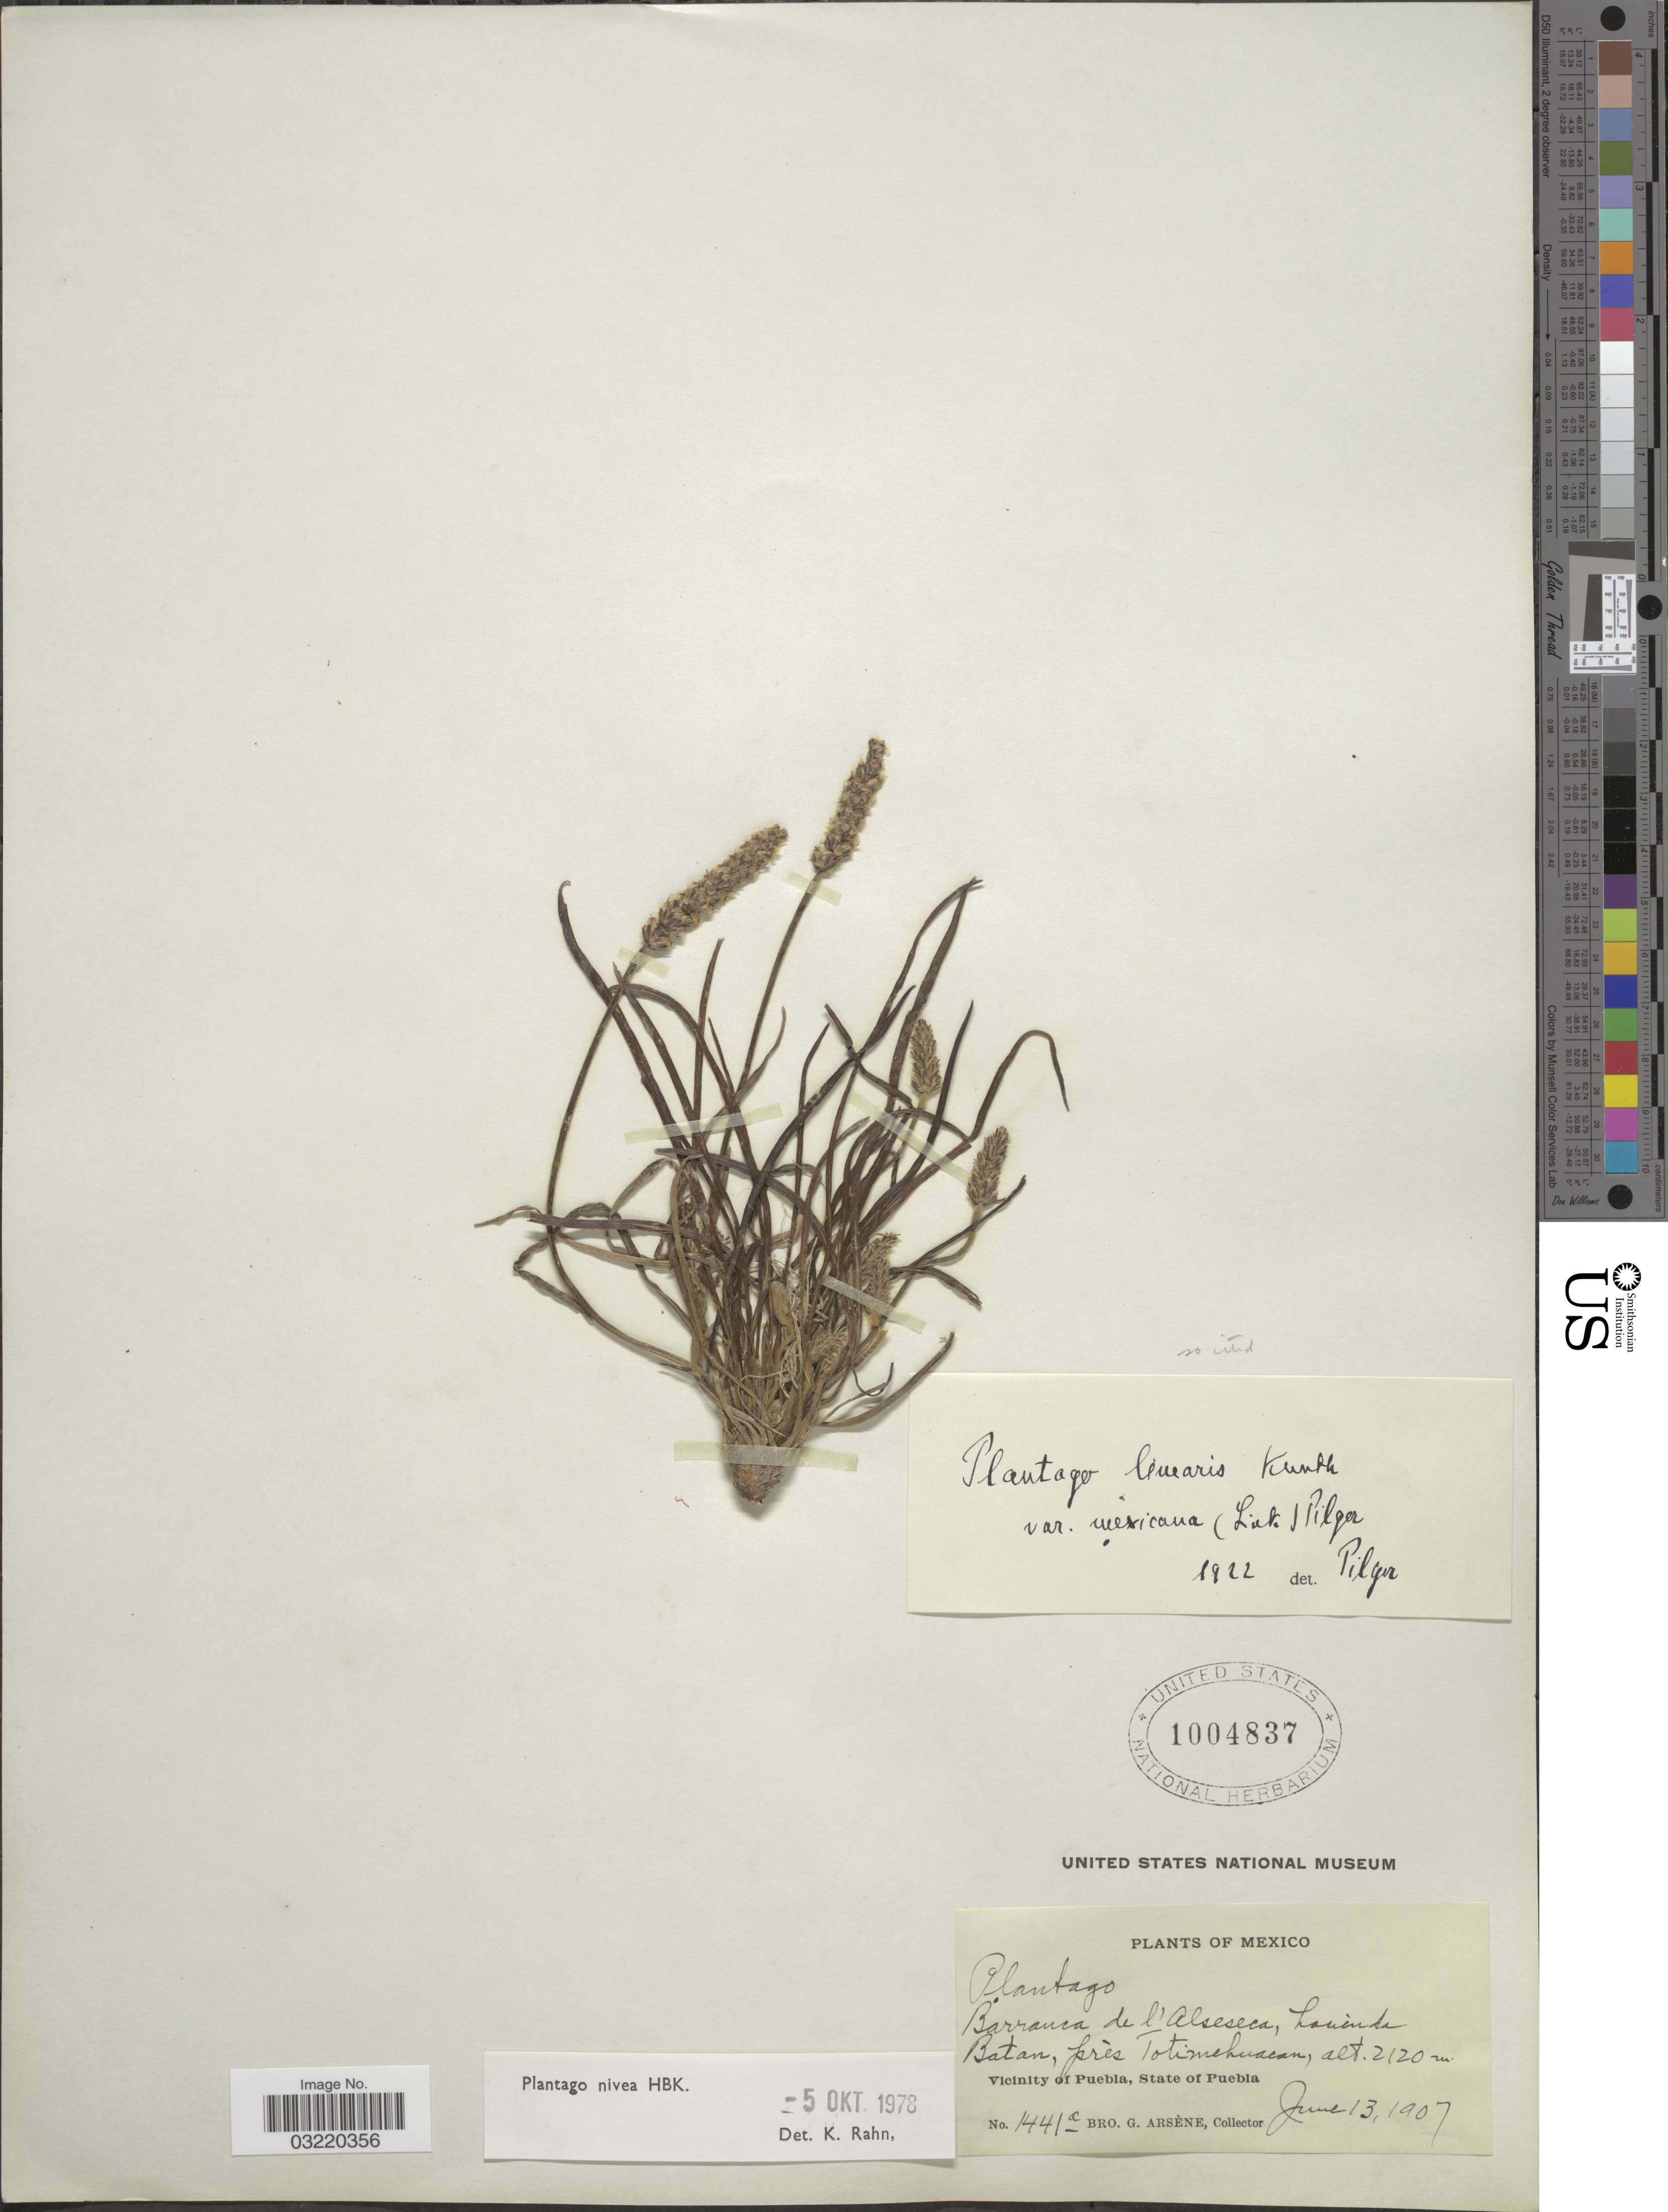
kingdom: Plantae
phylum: Tracheophyta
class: Magnoliopsida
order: Lamiales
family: Plantaginaceae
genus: Plantago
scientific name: Plantago nivea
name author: Kunth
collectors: Bro. G. Arsène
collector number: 1441a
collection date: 1907-06-13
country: Mexico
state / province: Puebla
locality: Barranca de l'Alseseca, hacienda Batan, près Totimehuacan. Vicinity of Puebla.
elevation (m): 2120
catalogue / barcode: US 1004837